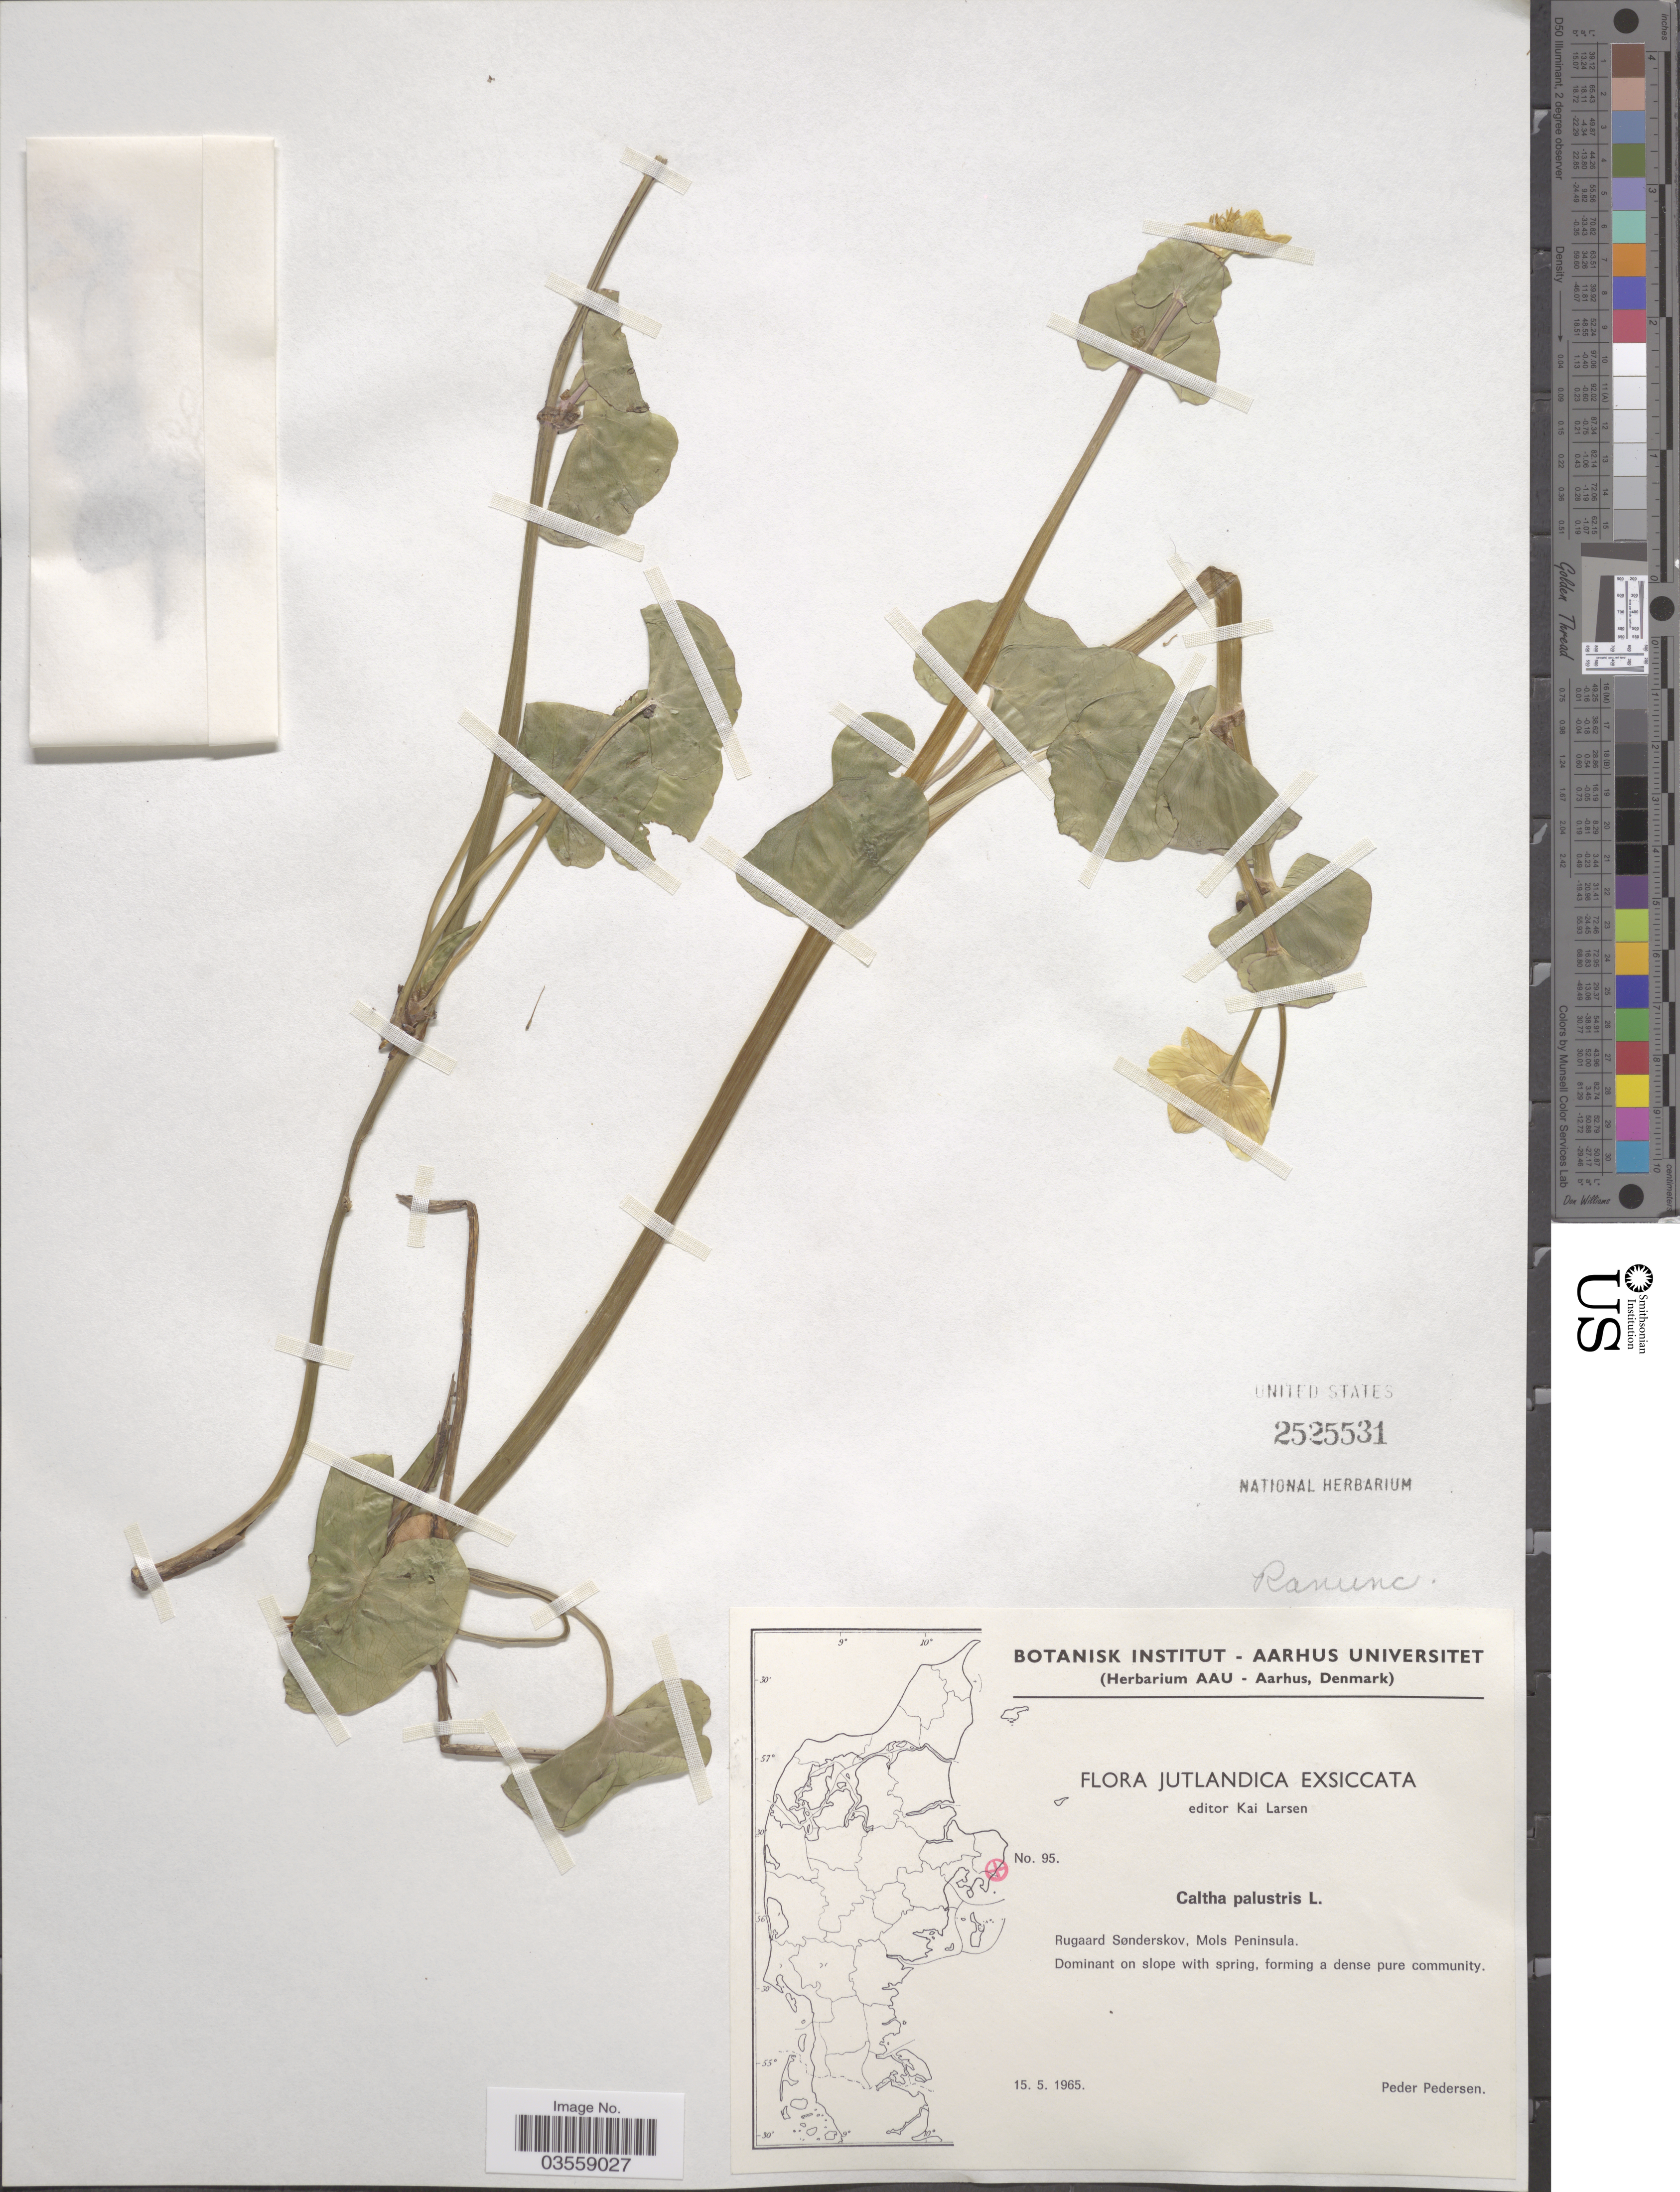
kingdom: Plantae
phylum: Tracheophyta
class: Magnoliopsida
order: Ranunculales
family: Ranunculaceae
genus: Caltha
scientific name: Caltha palustris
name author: L.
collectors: P. Pedersen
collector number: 95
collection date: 1965-05-15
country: Denmark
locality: Jutlandica. Rugaard Sønderskov, Mols Peninsula.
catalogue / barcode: US 2525531